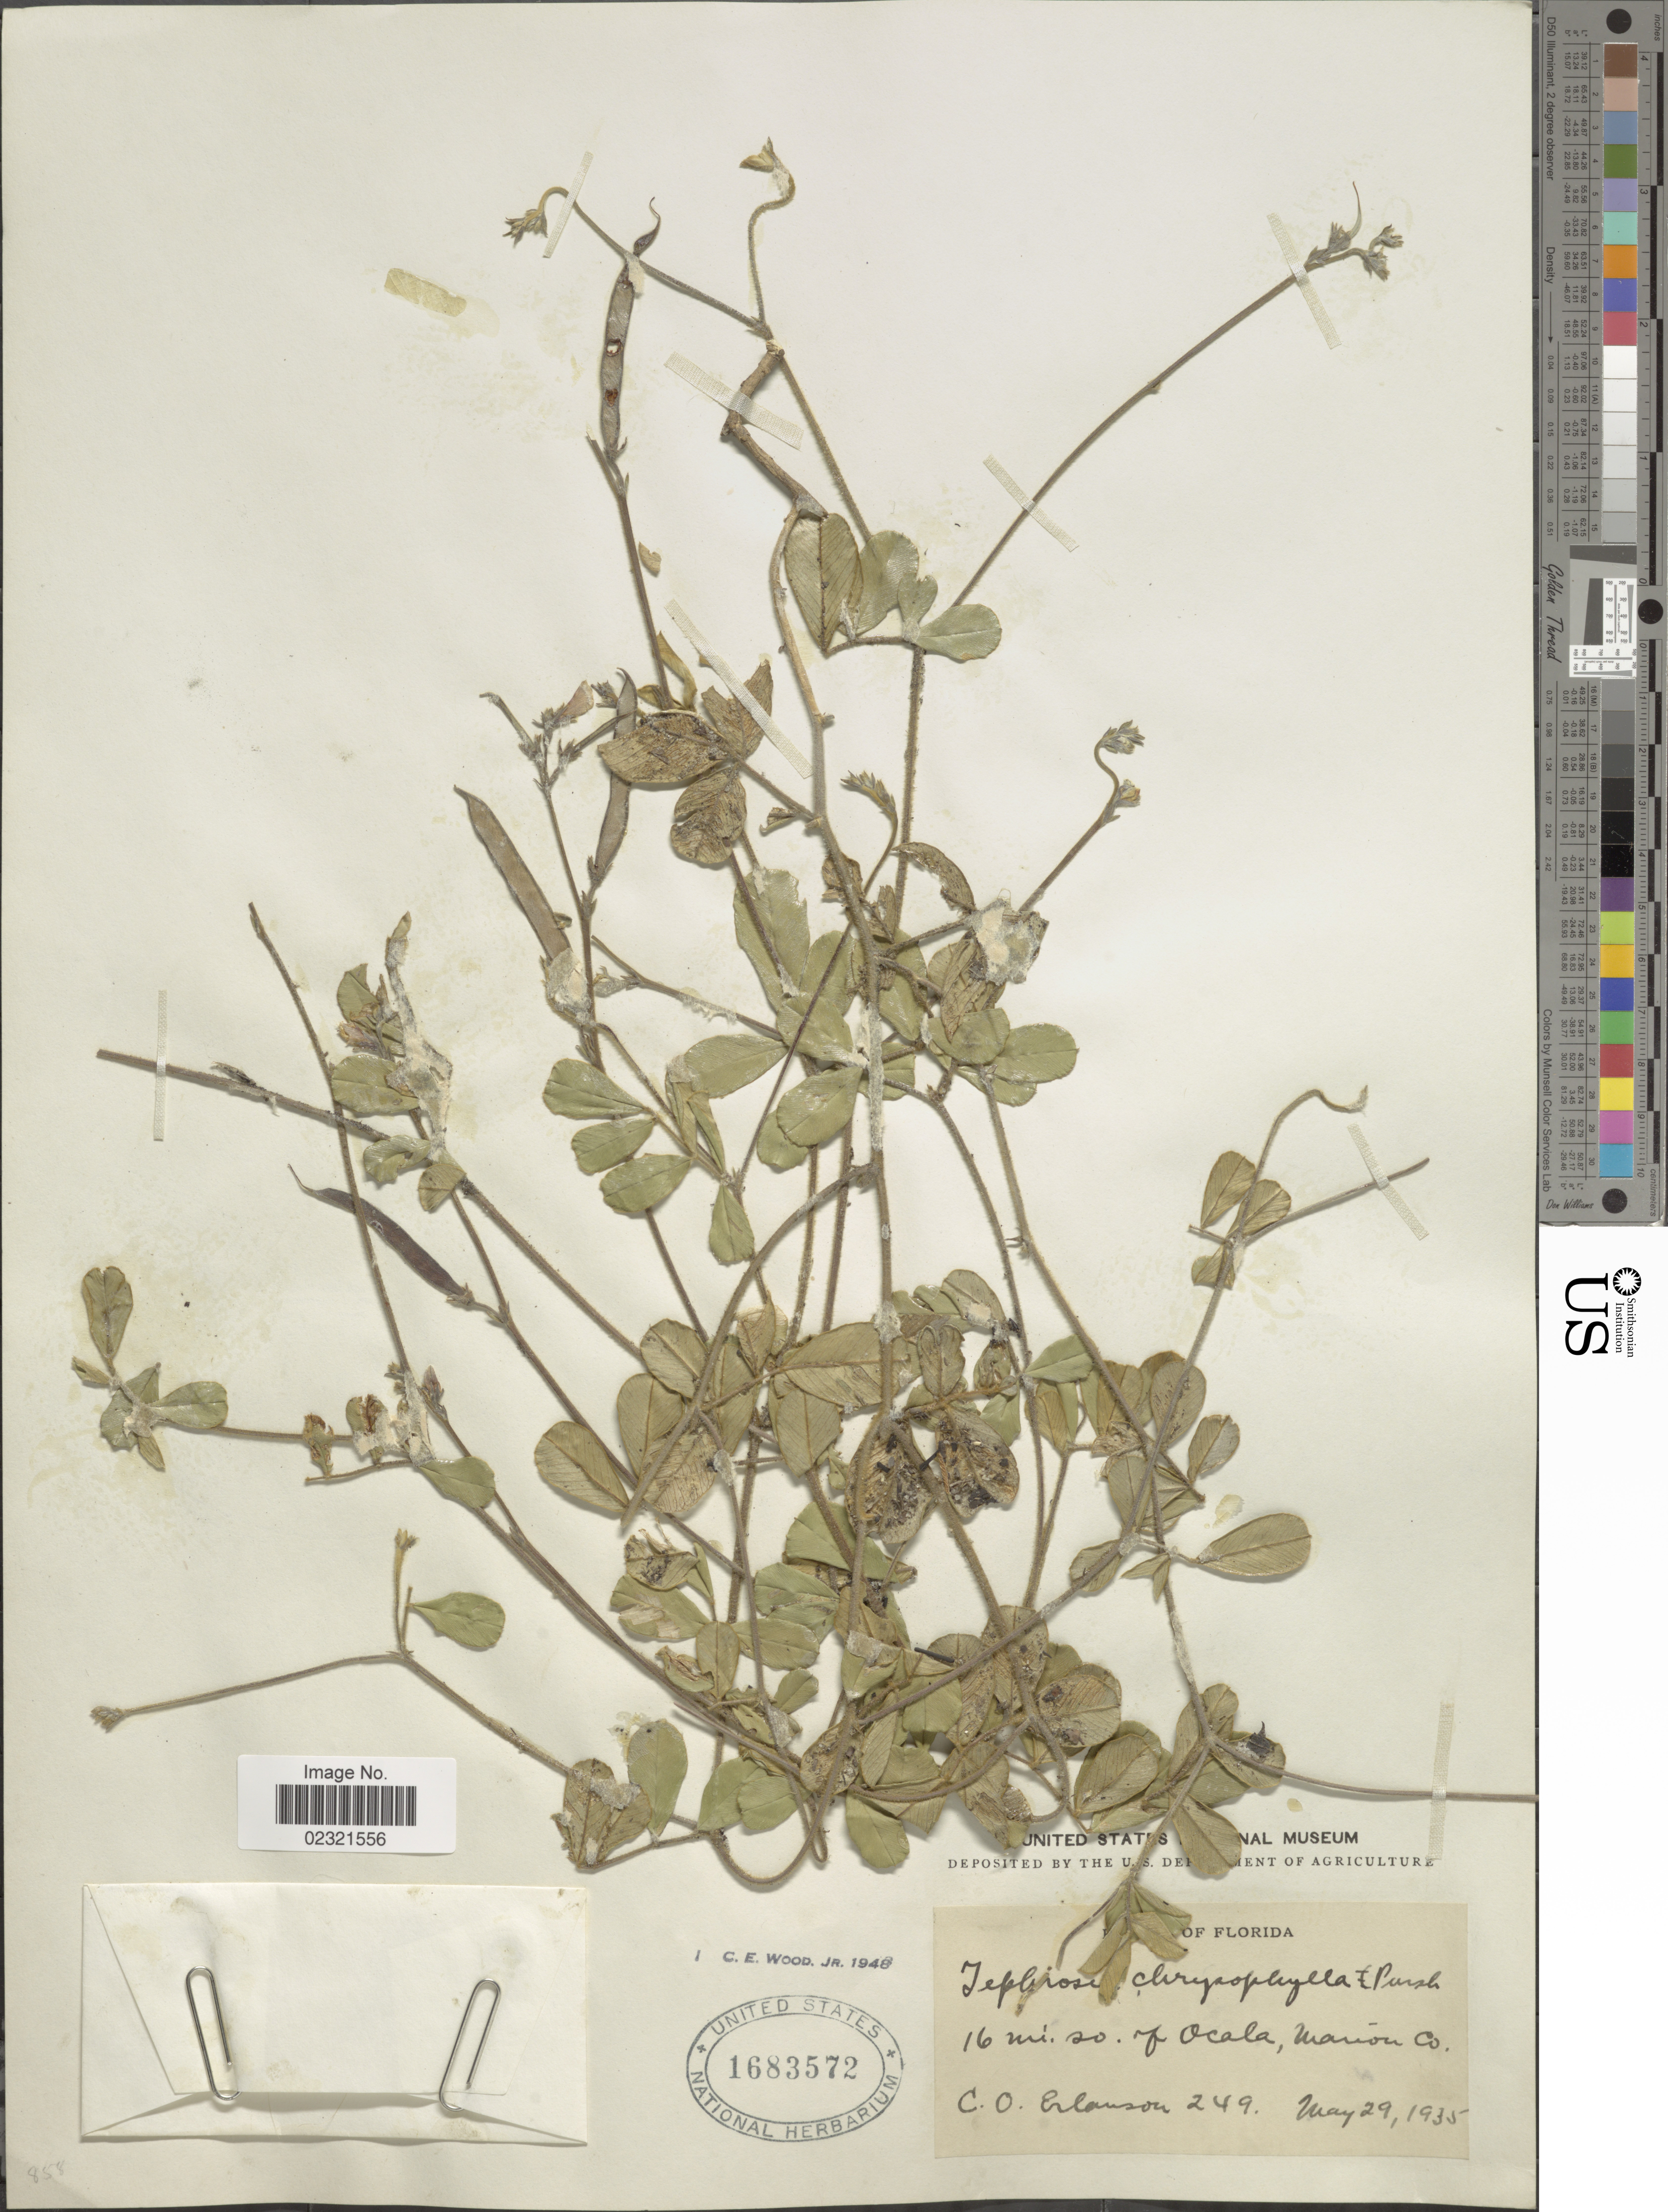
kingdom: Plantae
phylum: Tracheophyta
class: Magnoliopsida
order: Fabales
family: Fabaceae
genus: Tephrosia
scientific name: Tephrosia chrysophylla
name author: Pursh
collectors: C. O. Erlanson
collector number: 249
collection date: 1935-05-29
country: United States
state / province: Florida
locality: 16 mi. so. of Ocala, Marion Co.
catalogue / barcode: US 1683572